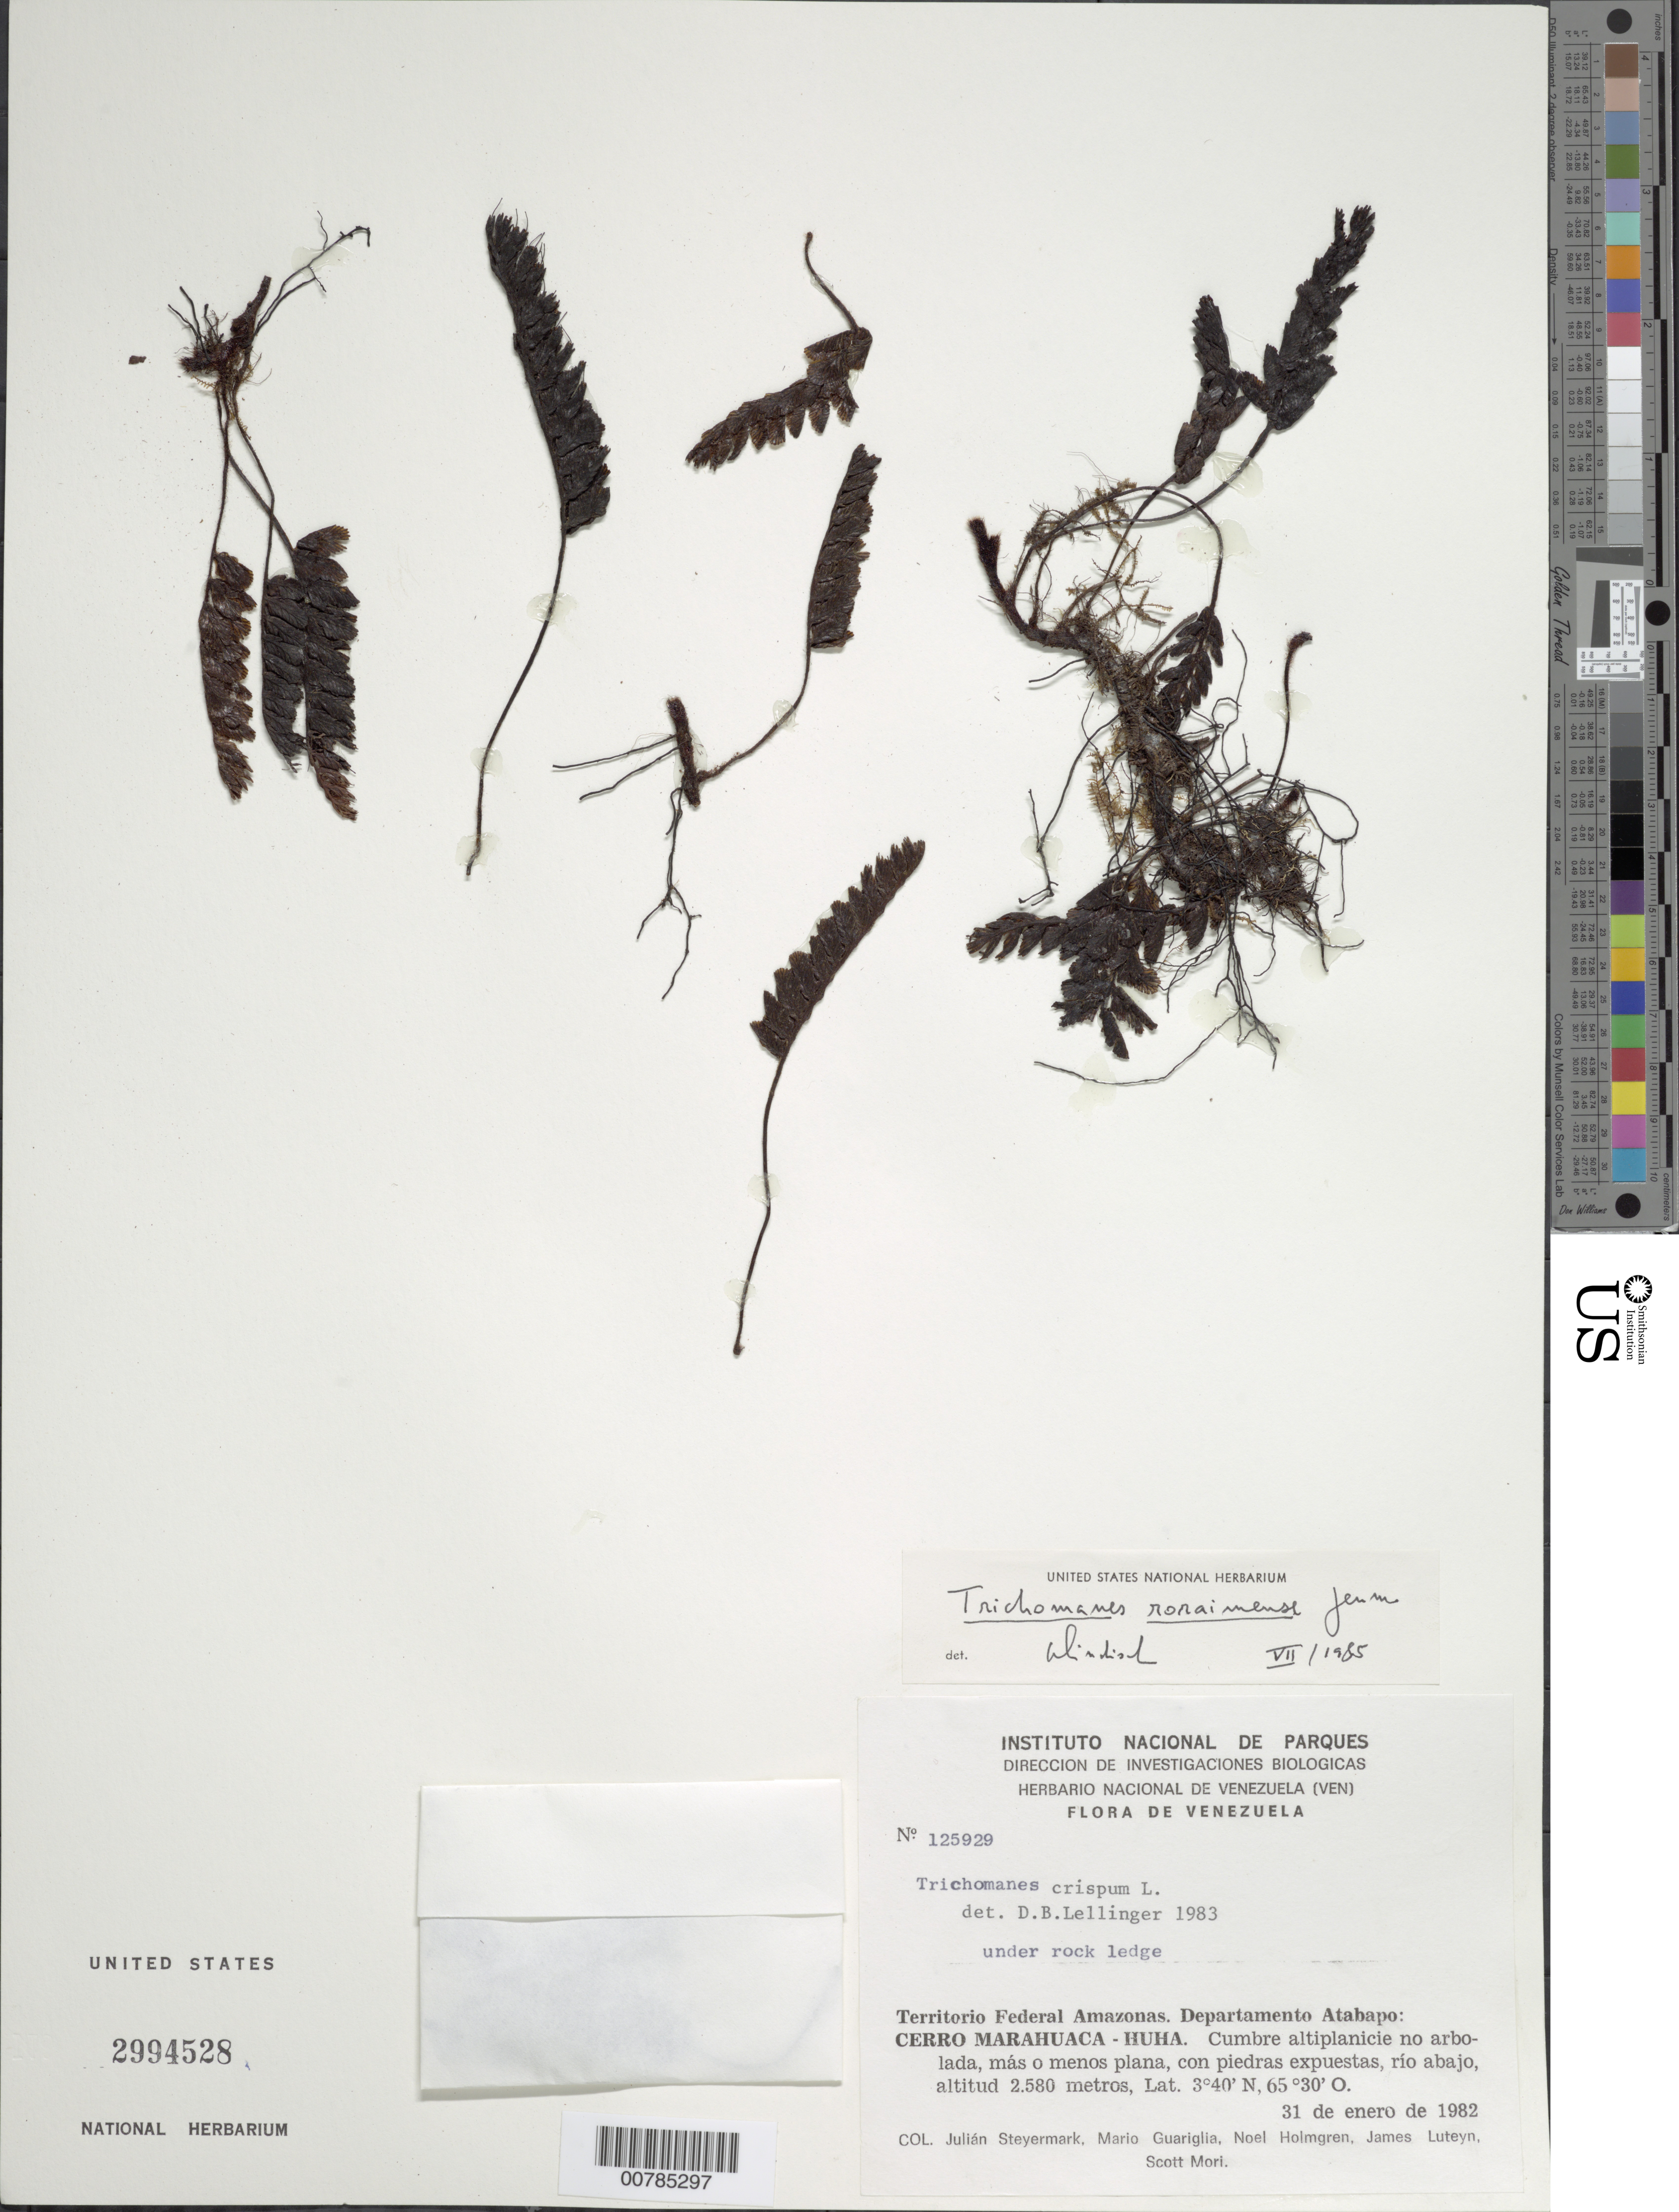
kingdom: Plantae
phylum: Tracheophyta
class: Polypodiopsida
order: Hymenophyllales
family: Hymenophyllaceae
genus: Trichomanes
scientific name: Trichomanes roraimense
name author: Jenman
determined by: Windisch, Paulo Guenter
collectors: J. Steyermark, M. Guariglia P., N. H. Holmgren, J. L. Luteyn & S. Mori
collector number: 125929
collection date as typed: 31-Jan-82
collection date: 1982-01-31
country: Venezuela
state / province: Amazonas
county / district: Atabapo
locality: Huha, Cerro Marahuaca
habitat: Cumbre altiplanicie no arbolada, mas o menos plana, con piedras expuestas, rio abajo, under rock edge; under rock ledge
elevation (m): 2580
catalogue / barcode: US 2994528